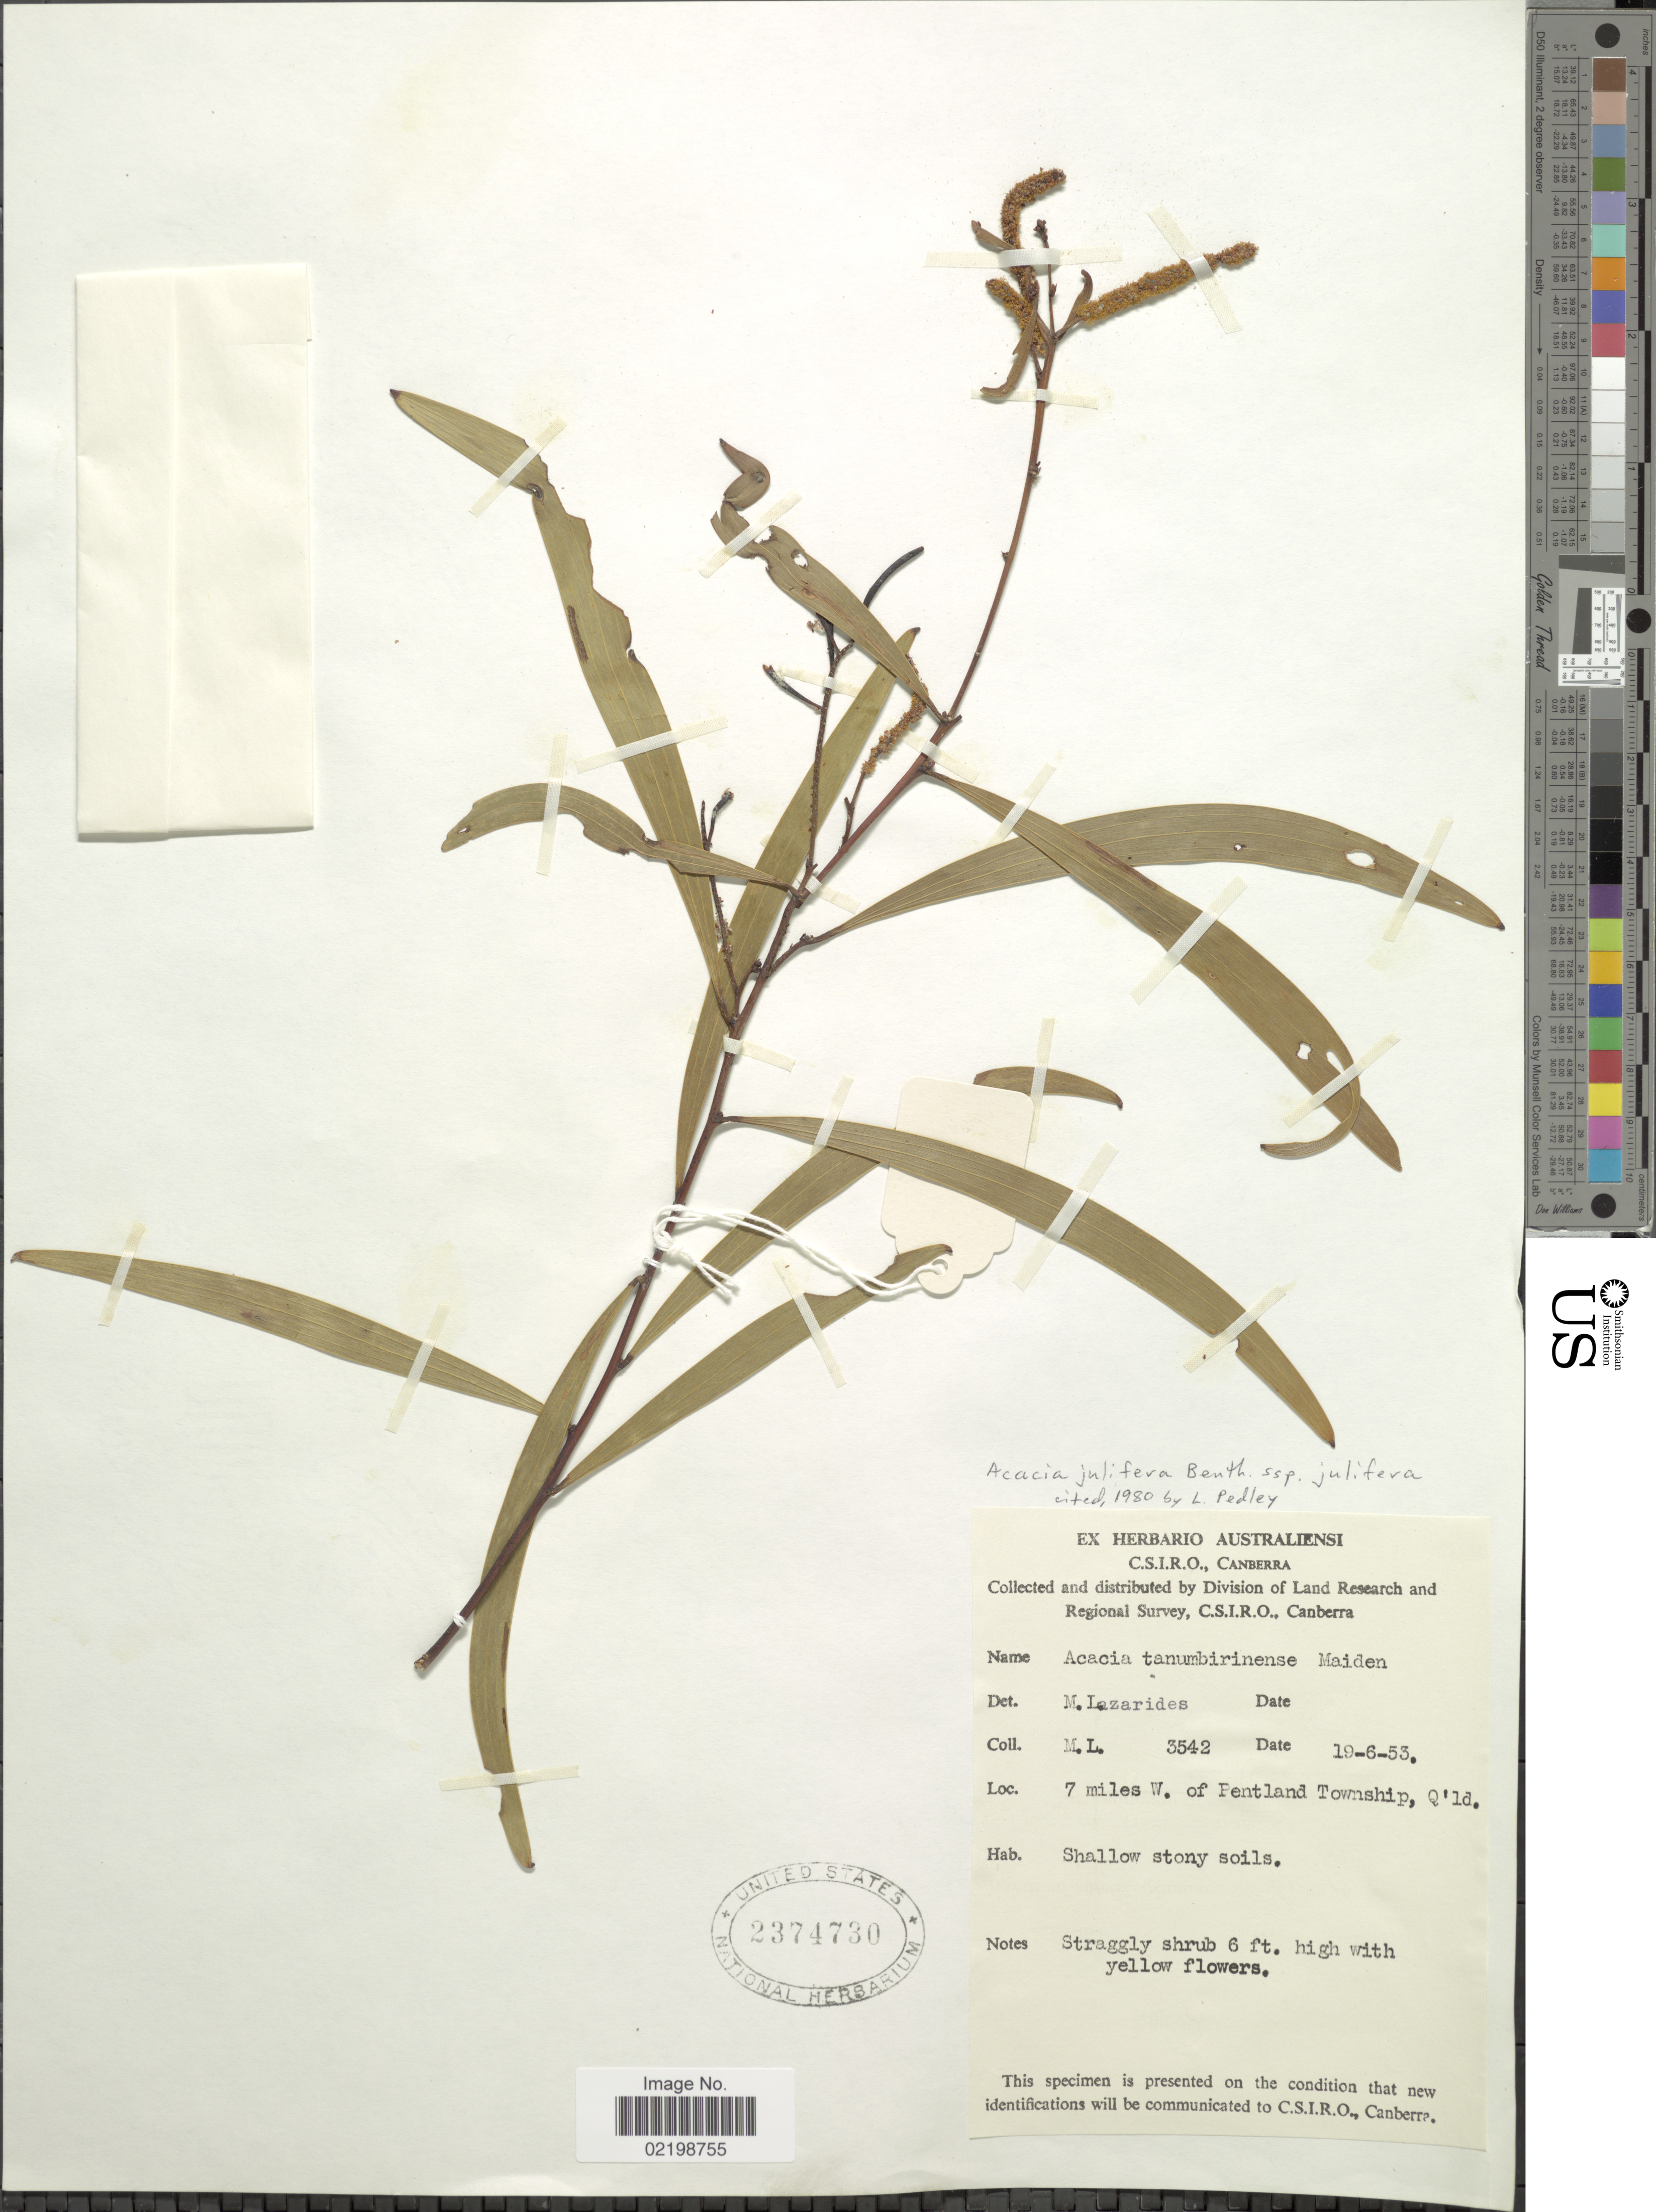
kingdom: Plantae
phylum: Tracheophyta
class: Magnoliopsida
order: Fabales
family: Fabaceae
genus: Acacia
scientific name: Acacia julifera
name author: Benth.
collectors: M. Lazarides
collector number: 3542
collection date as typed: Transcribed d/m/y: 19/6/53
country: Australia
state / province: Queensland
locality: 7 miles W. of Pentland Township, Q'ld.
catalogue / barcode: US 2374730